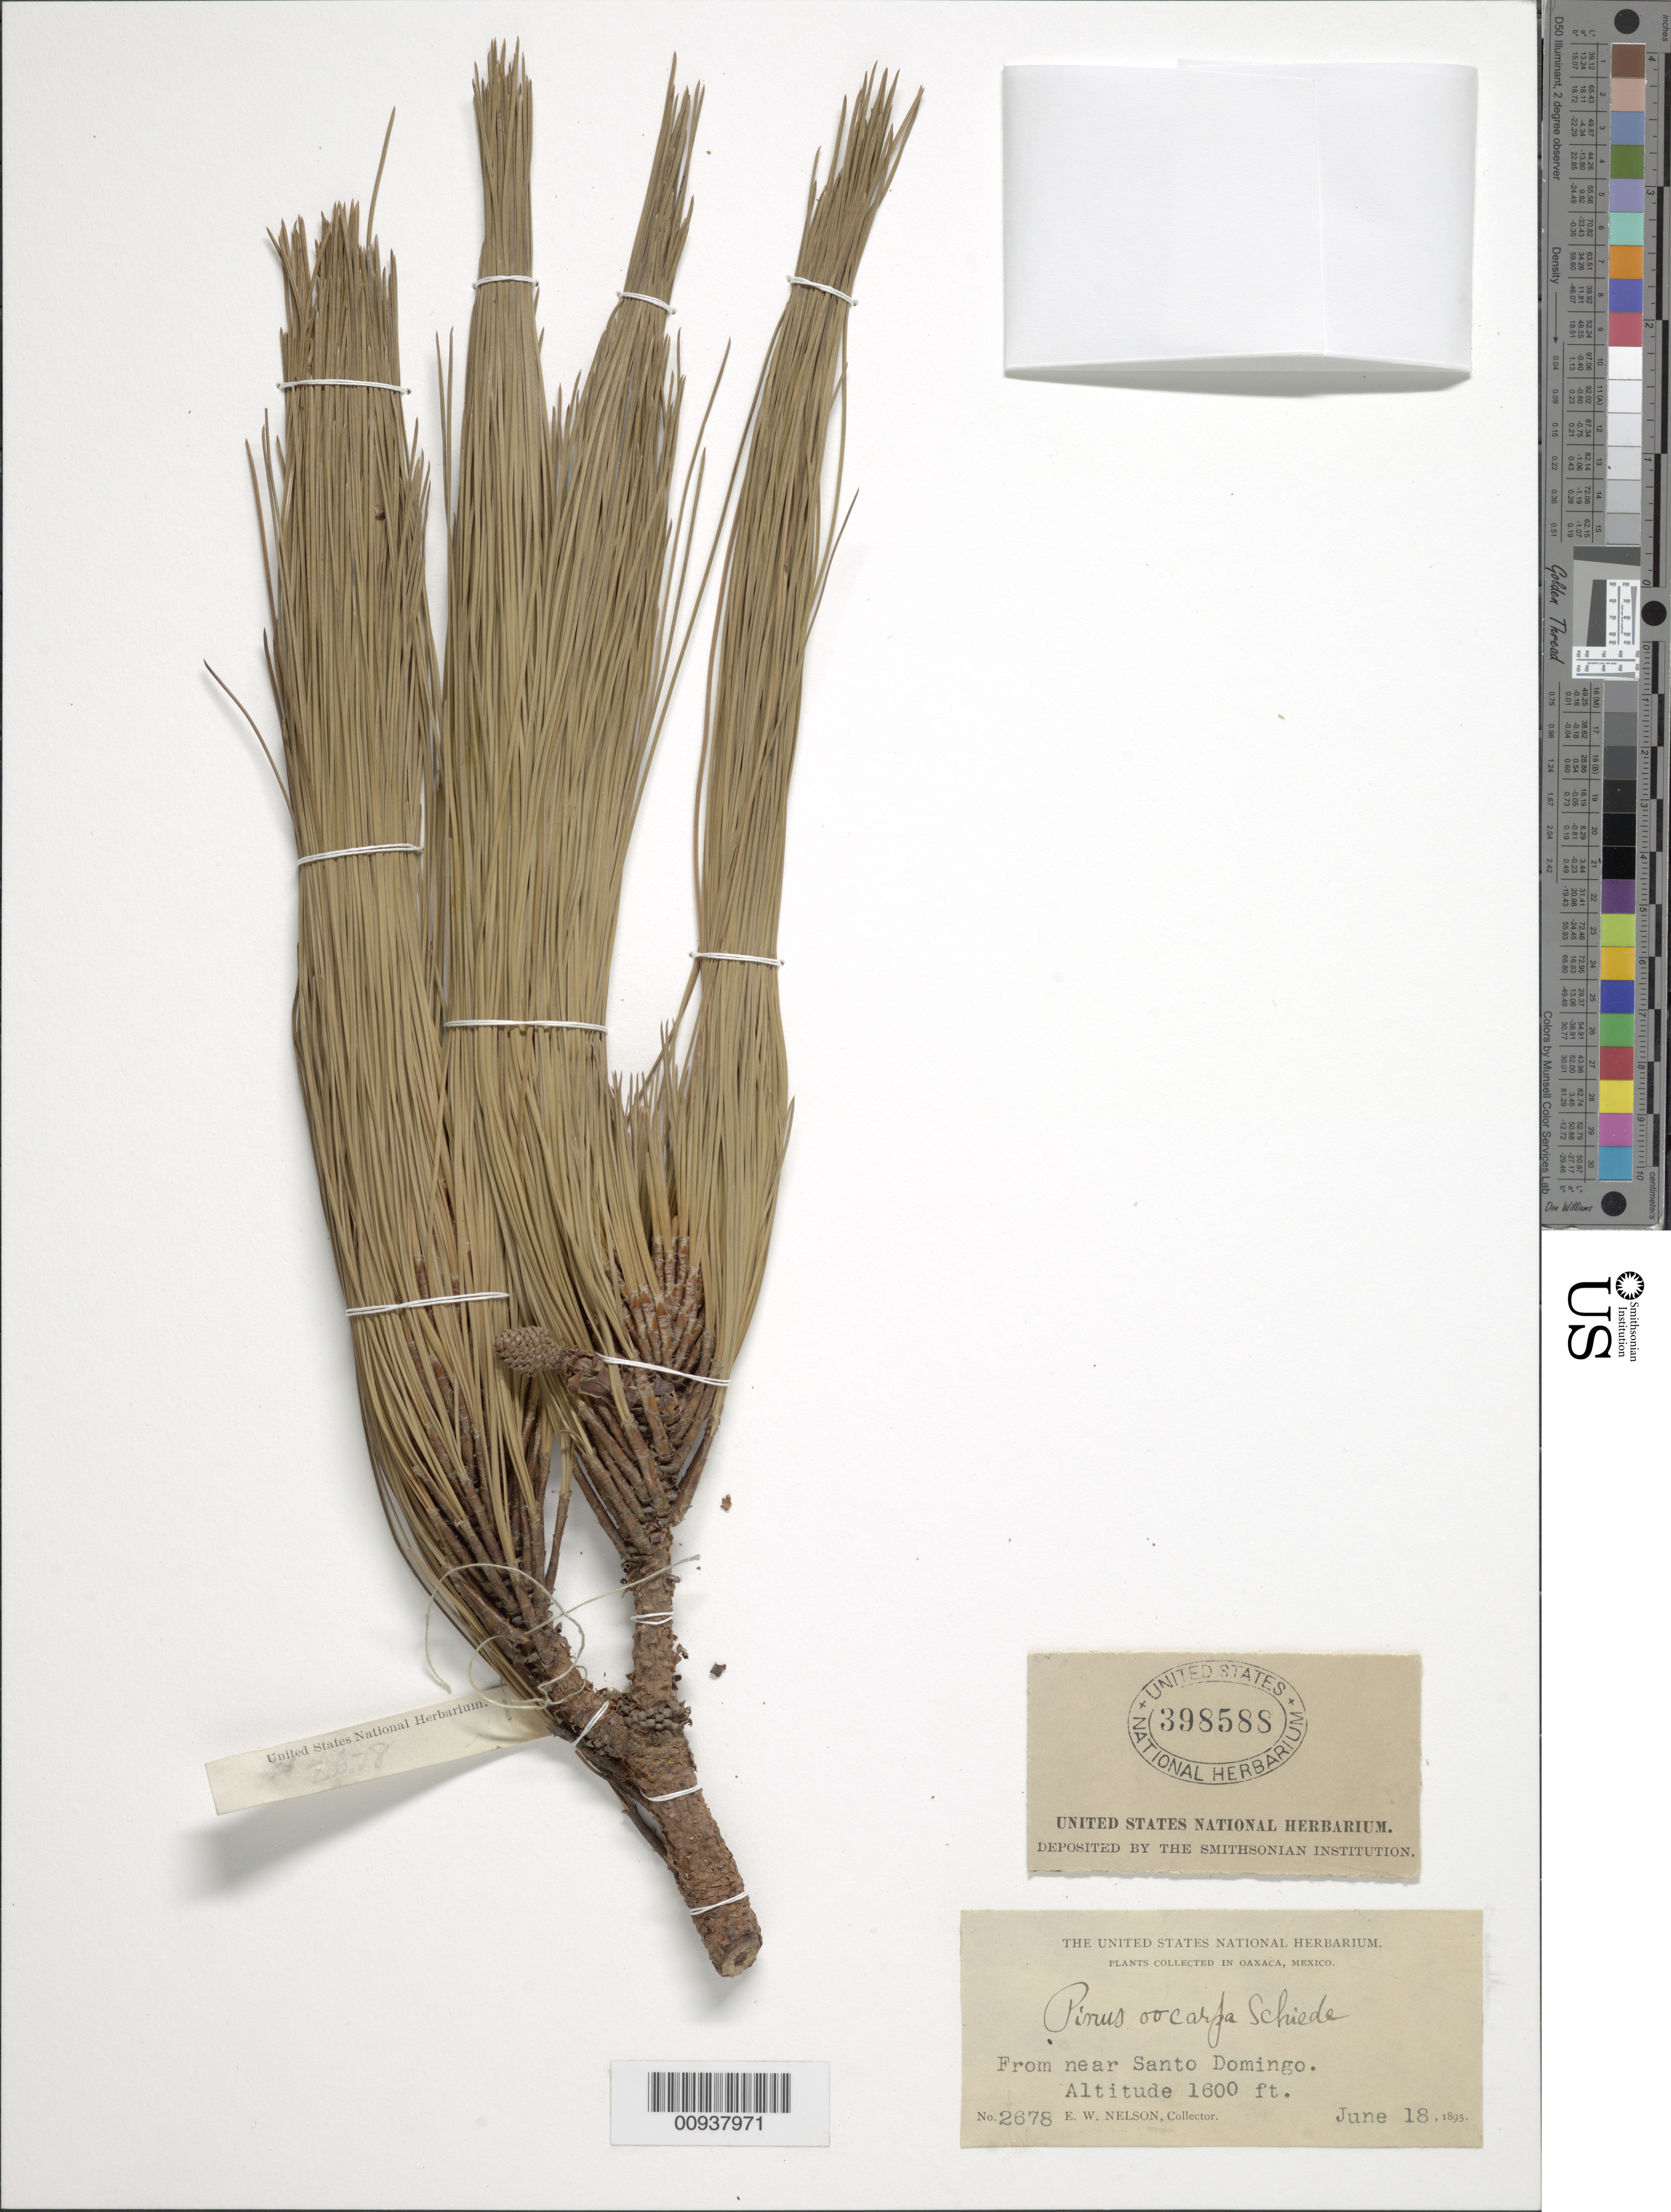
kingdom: Plantae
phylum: Tracheophyta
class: Pinopsida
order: Pinales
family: Pinaceae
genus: Pinus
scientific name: Pinus oocarpa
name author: Schiede ex Schltdl.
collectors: E. W. Nelson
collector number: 2678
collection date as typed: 18 Jun 1895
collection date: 1895-06-18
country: Mexico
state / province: Oaxaca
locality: Near Santo Domingo.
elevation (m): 488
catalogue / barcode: US 398588